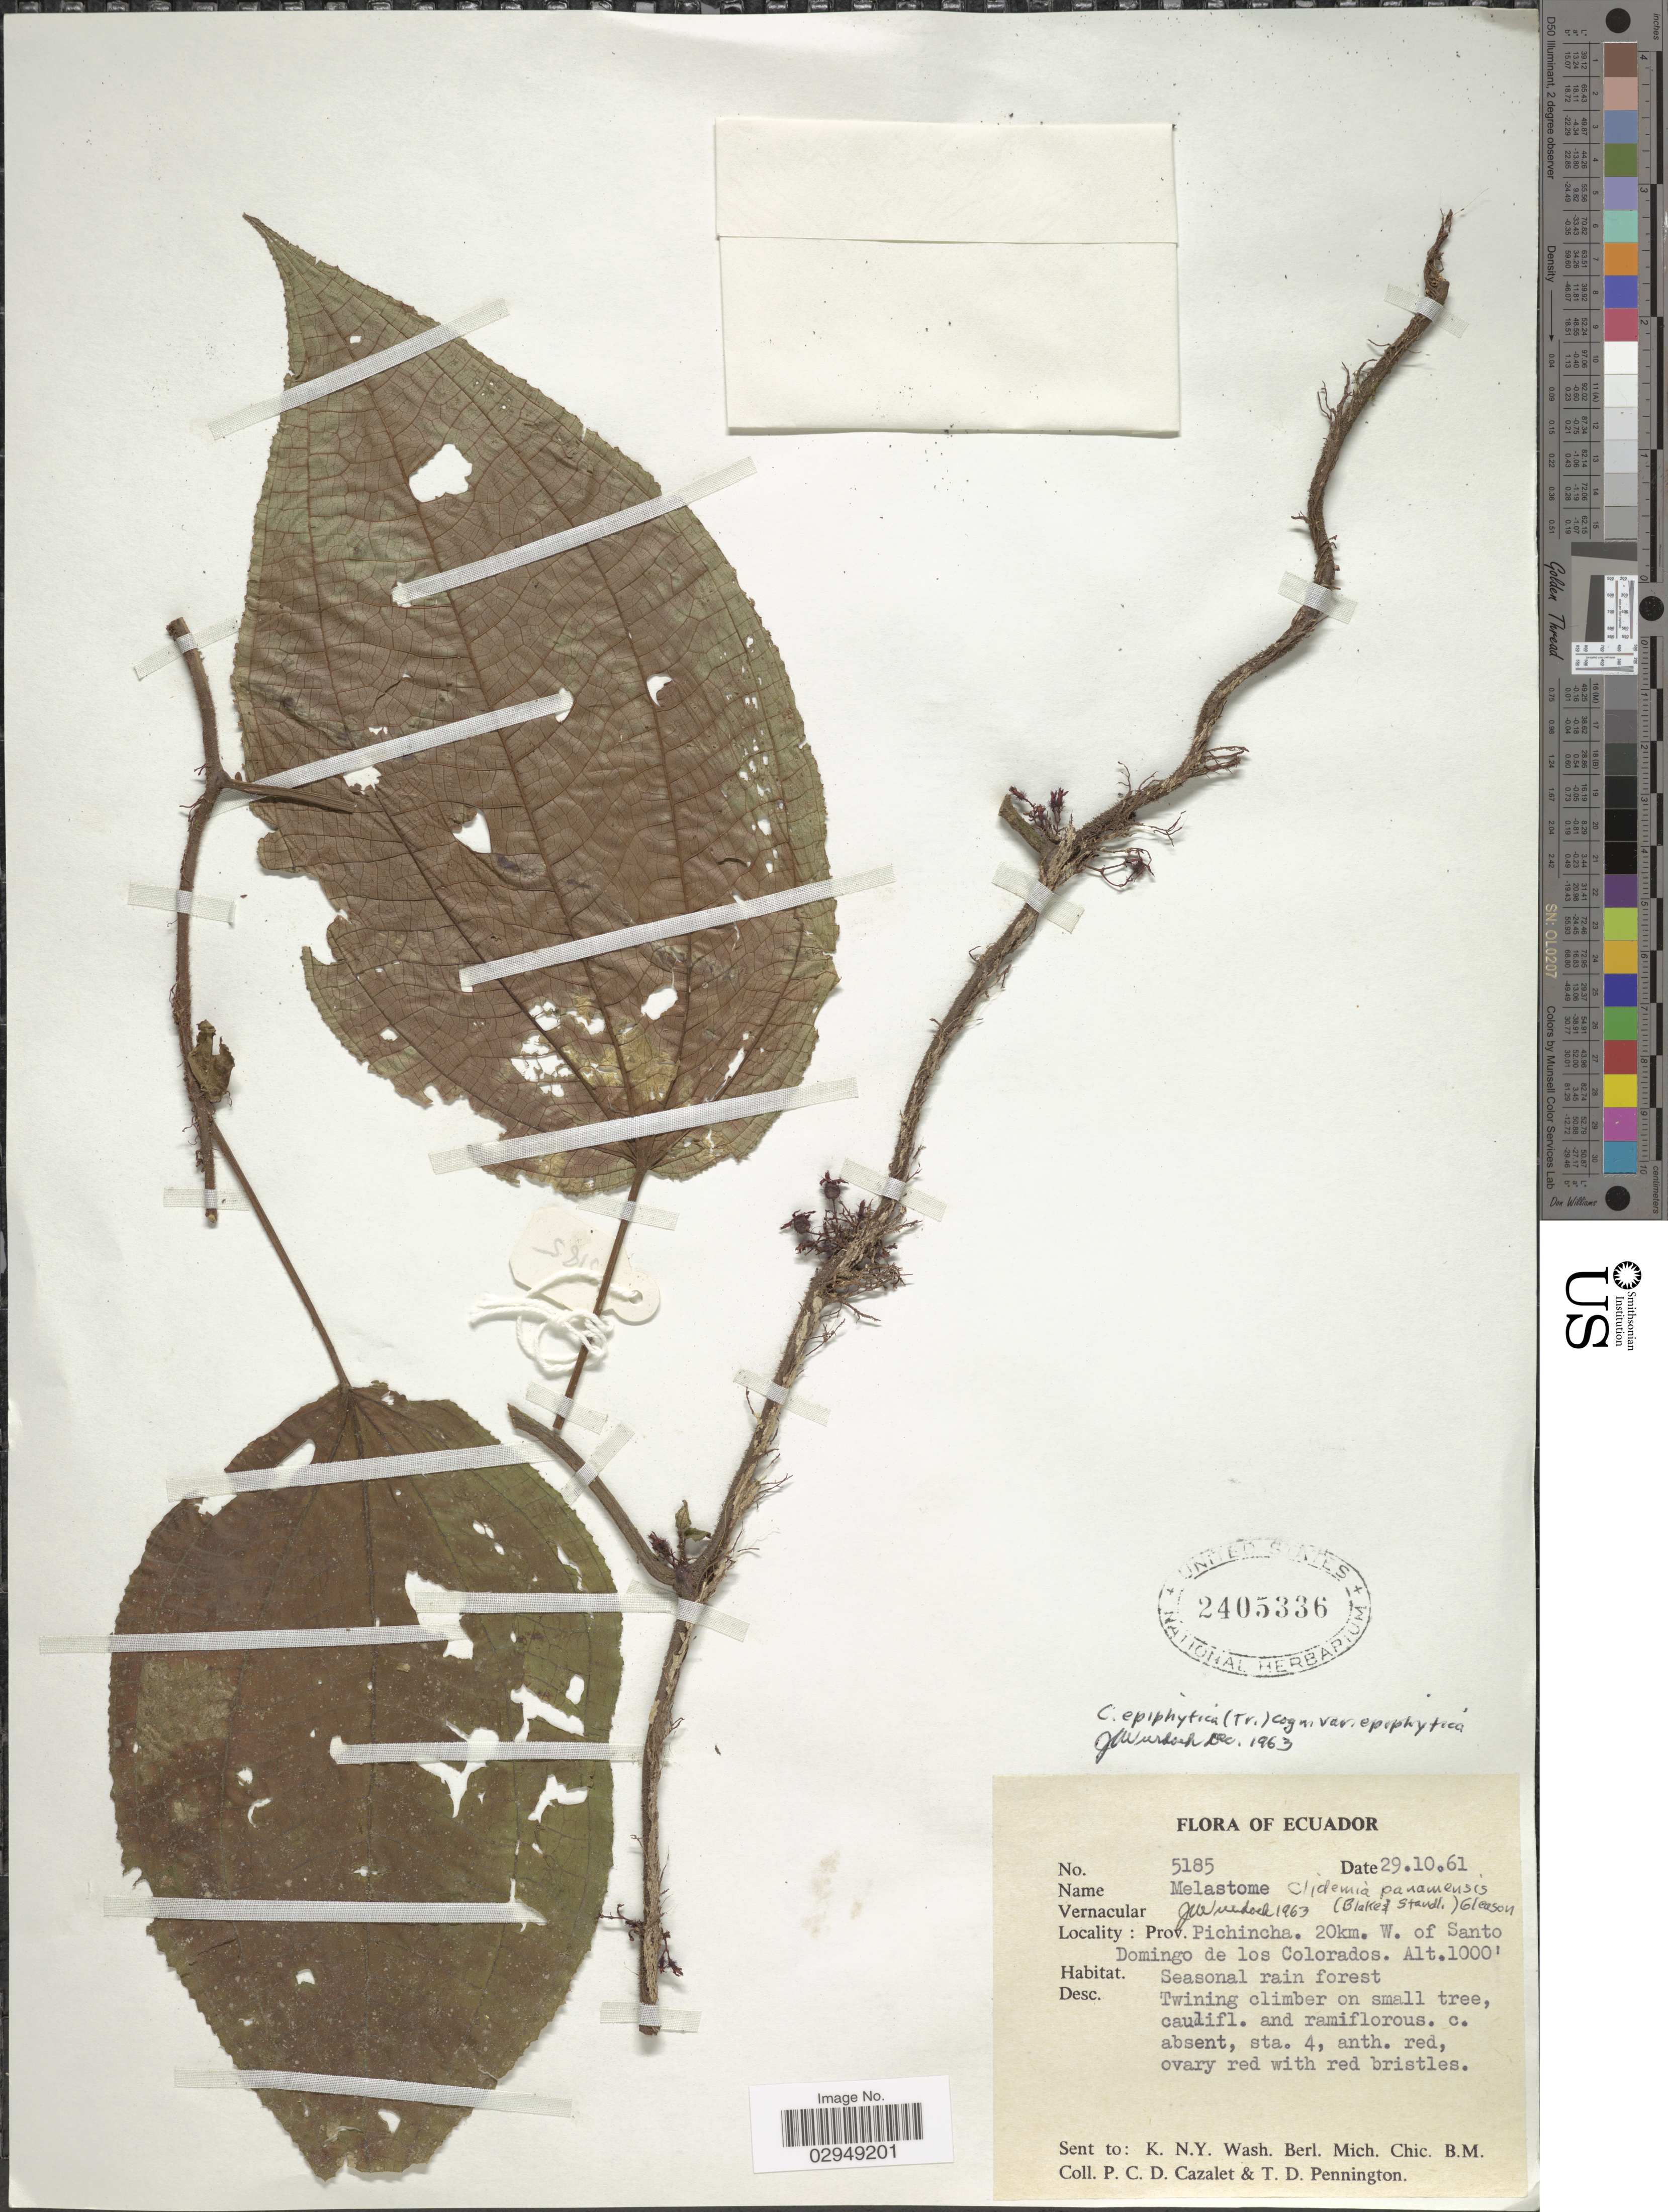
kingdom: Plantae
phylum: Tracheophyta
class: Magnoliopsida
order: Myrtales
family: Melastomataceae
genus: Clidemia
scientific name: Clidemia epiphytica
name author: (Triana) Cogn.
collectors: P. C. D. Cazalet & T. D. Pennington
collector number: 5185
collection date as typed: Transcribed d/m/y: 29/10/61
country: Ecuador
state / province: Pichincha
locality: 20km. W. of Santo Domingo de los Colorados.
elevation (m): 305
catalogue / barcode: US 2405336